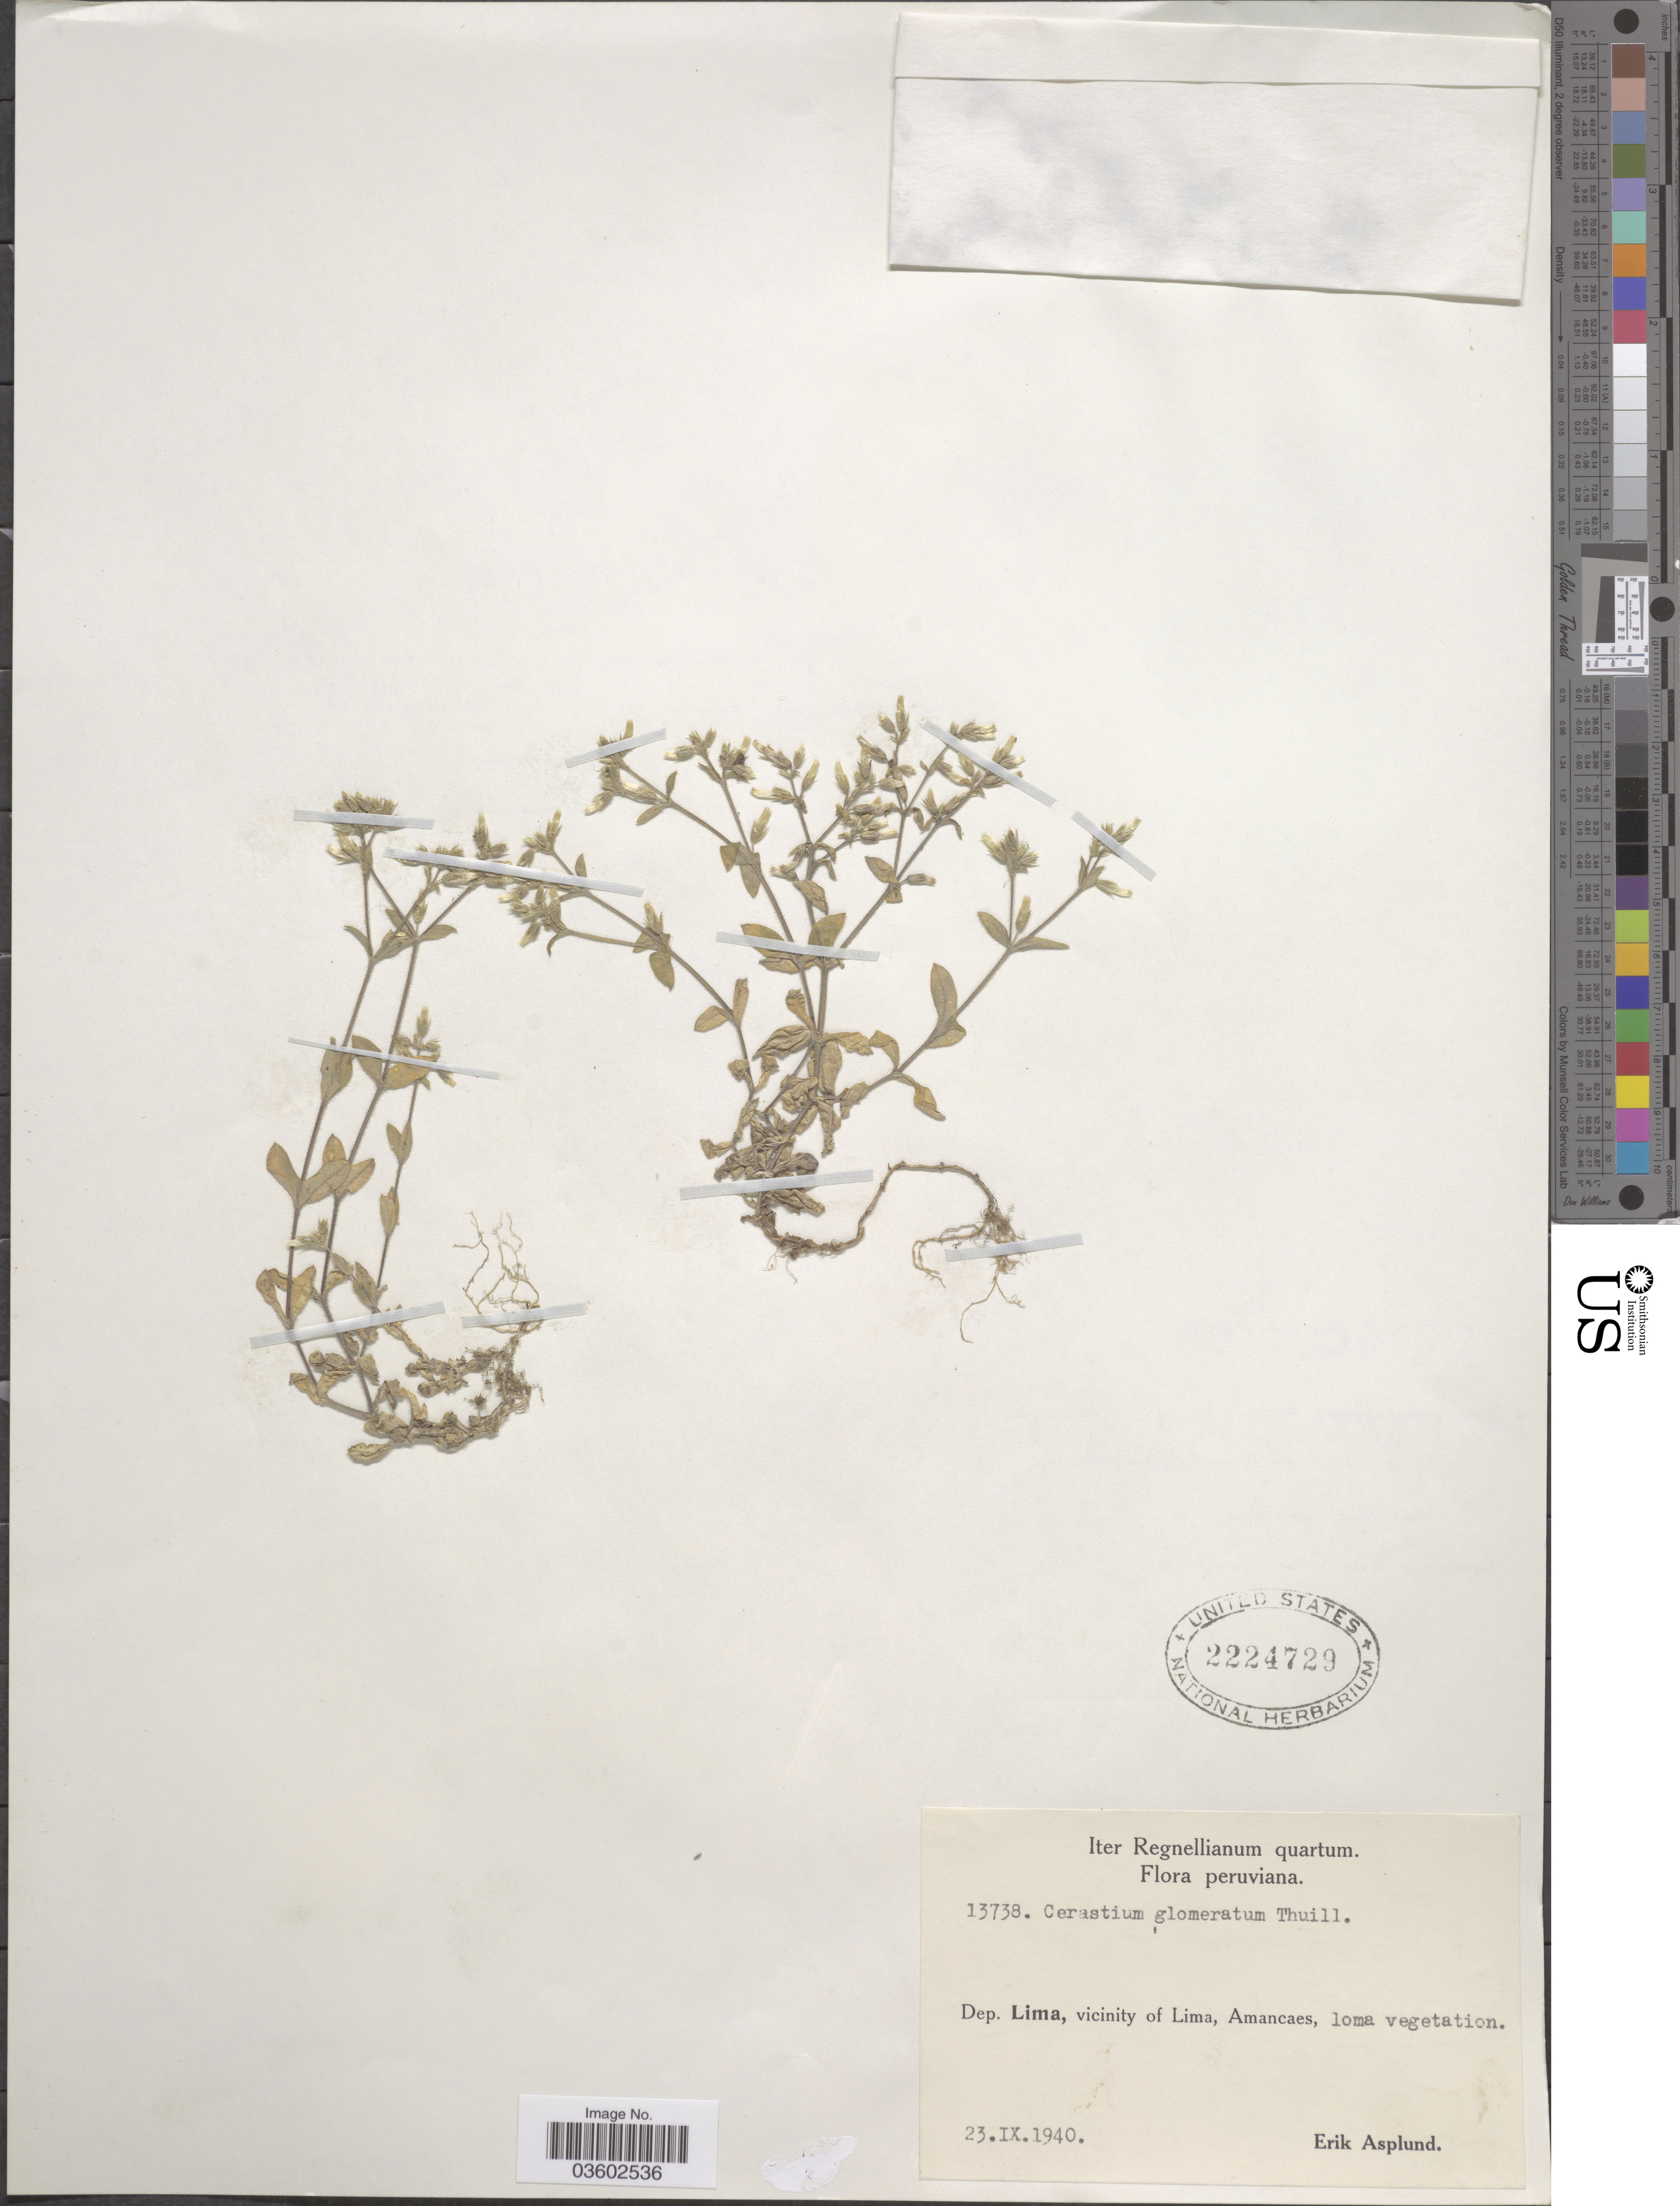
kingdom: Plantae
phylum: Tracheophyta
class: Magnoliopsida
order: Caryophyllales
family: Caryophyllaceae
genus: Cerastium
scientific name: Cerastium glomeratum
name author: Thuill.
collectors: E. Asplund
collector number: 13738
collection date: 1940-09-23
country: Peru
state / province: Lima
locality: Dep. Lima, vicinity of Lima, Amancaes.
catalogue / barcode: US 2224729